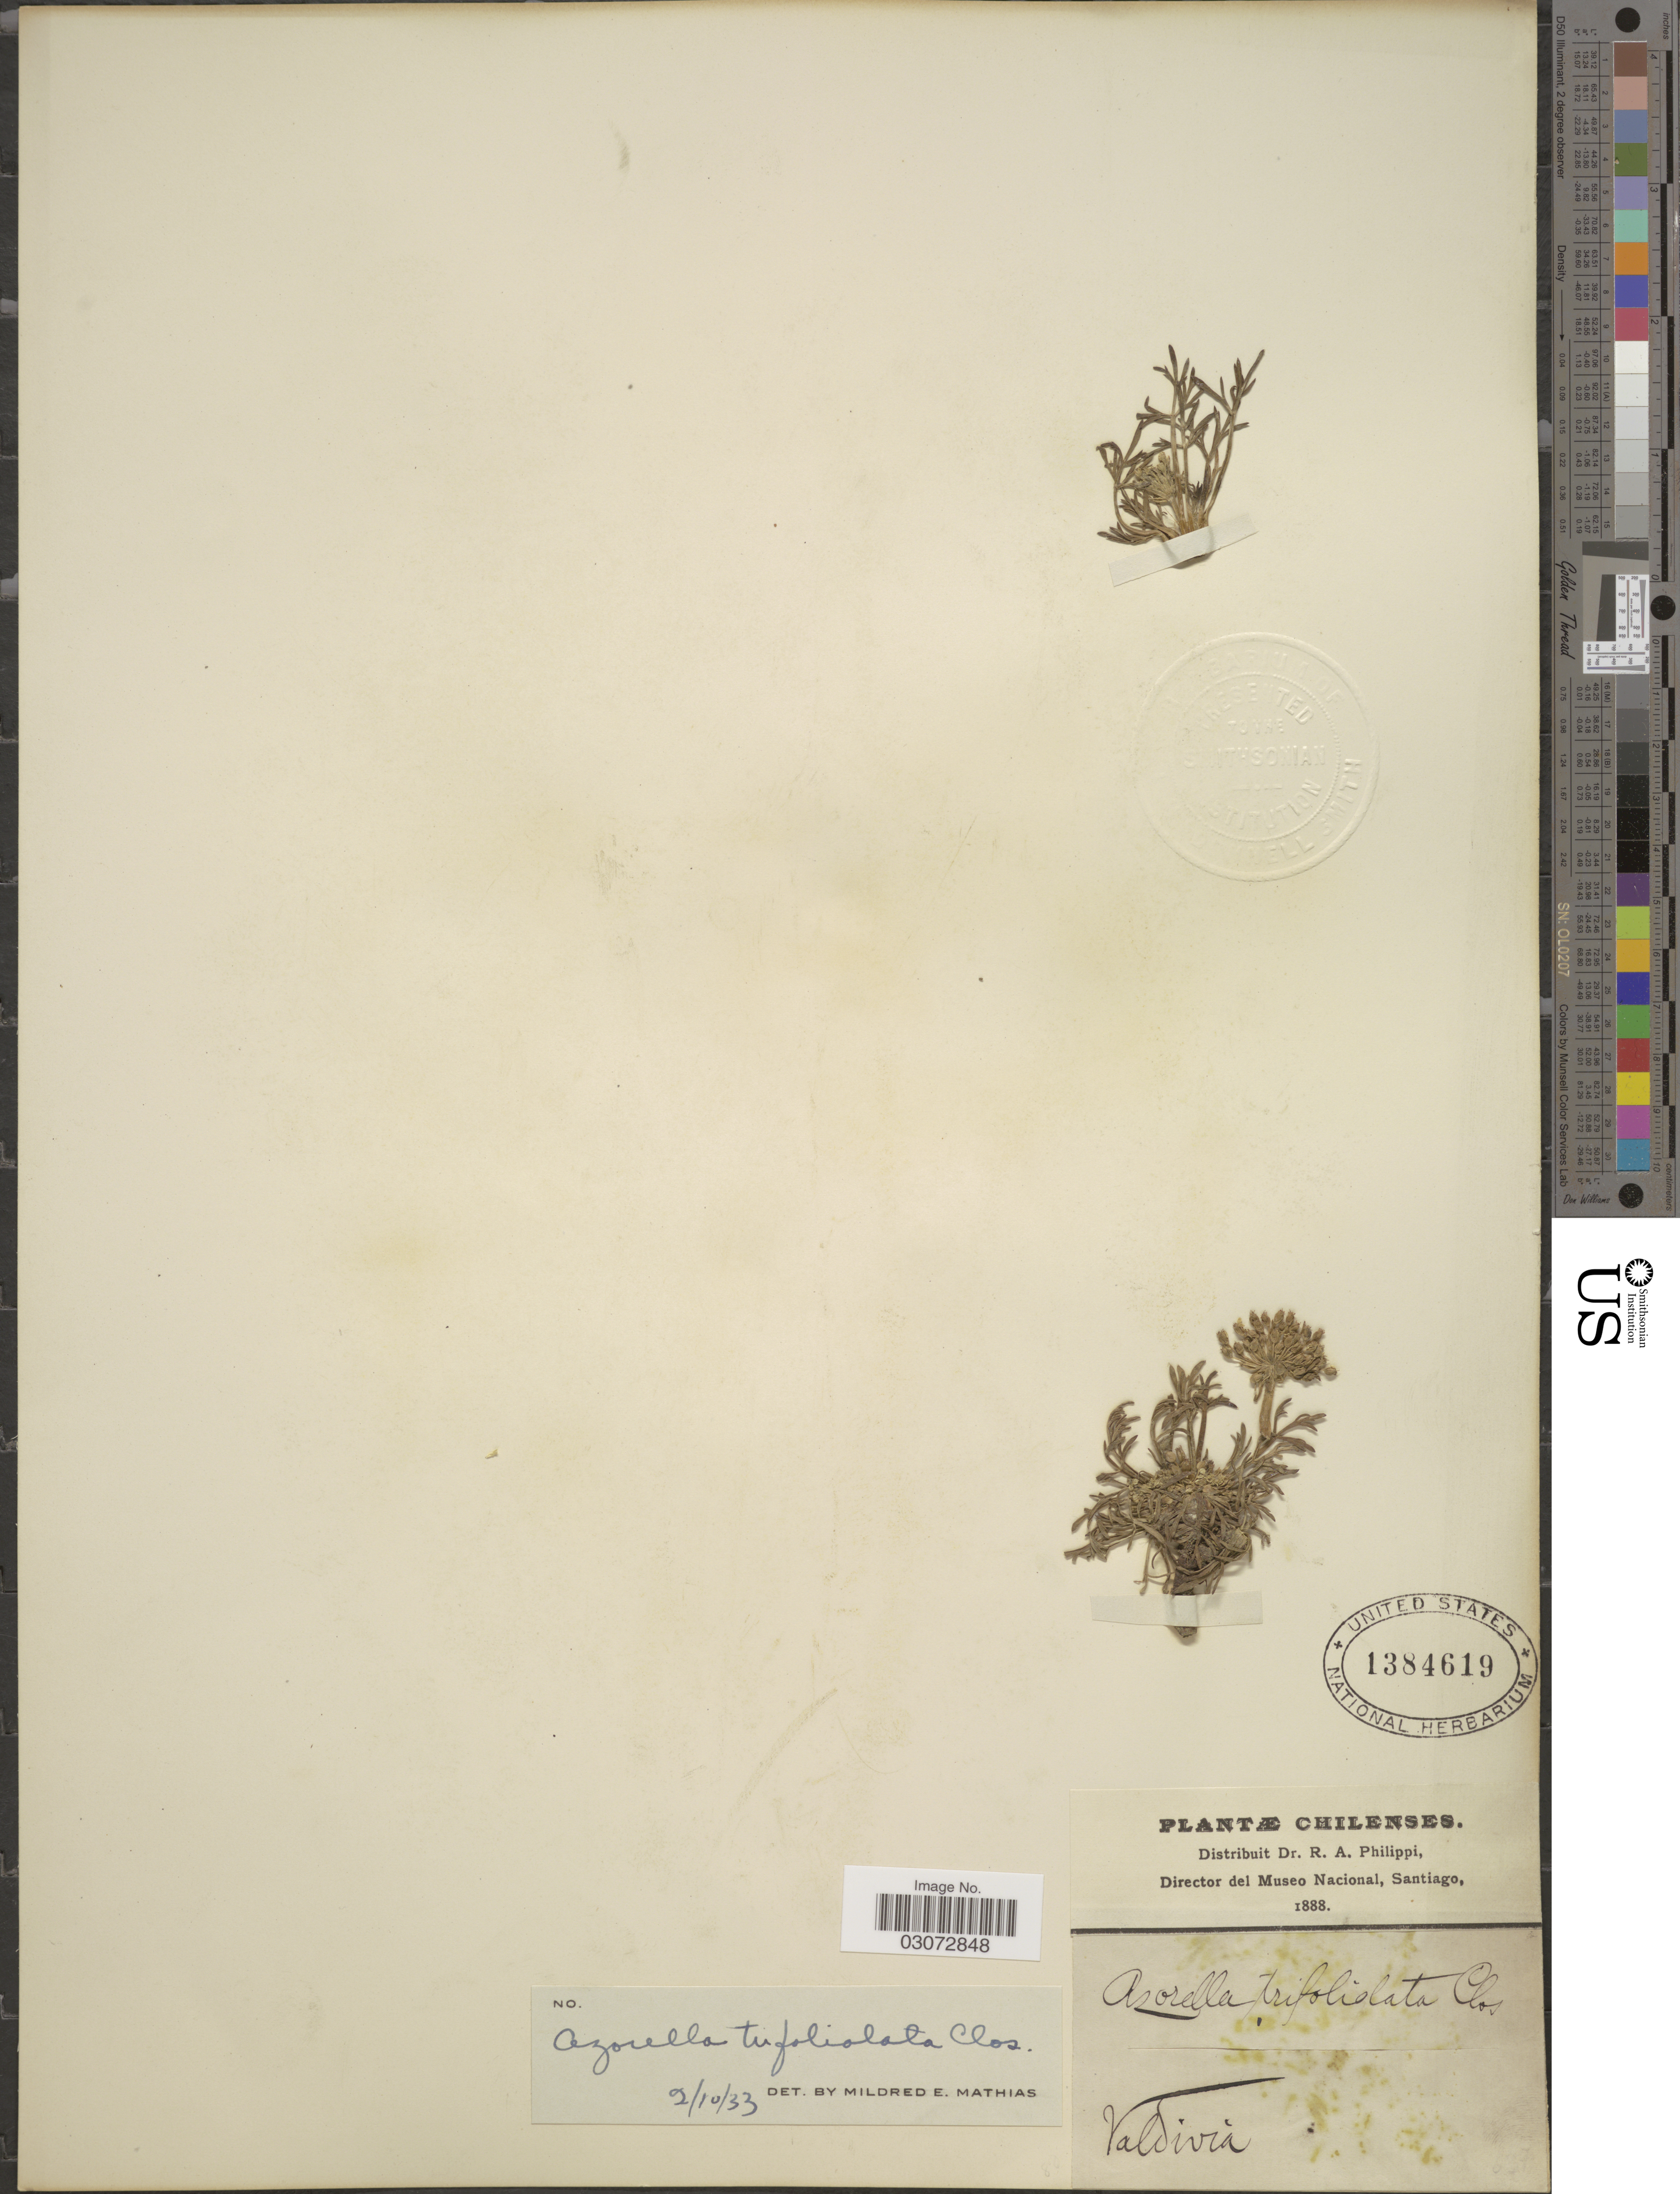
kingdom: Plantae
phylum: Tracheophyta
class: Magnoliopsida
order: Apiales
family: Apiaceae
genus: Azorella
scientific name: Azorella trifoliata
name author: Walp.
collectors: ex. herb. R.A. Philippi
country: Chile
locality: Valdivia.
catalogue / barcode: US 1384619